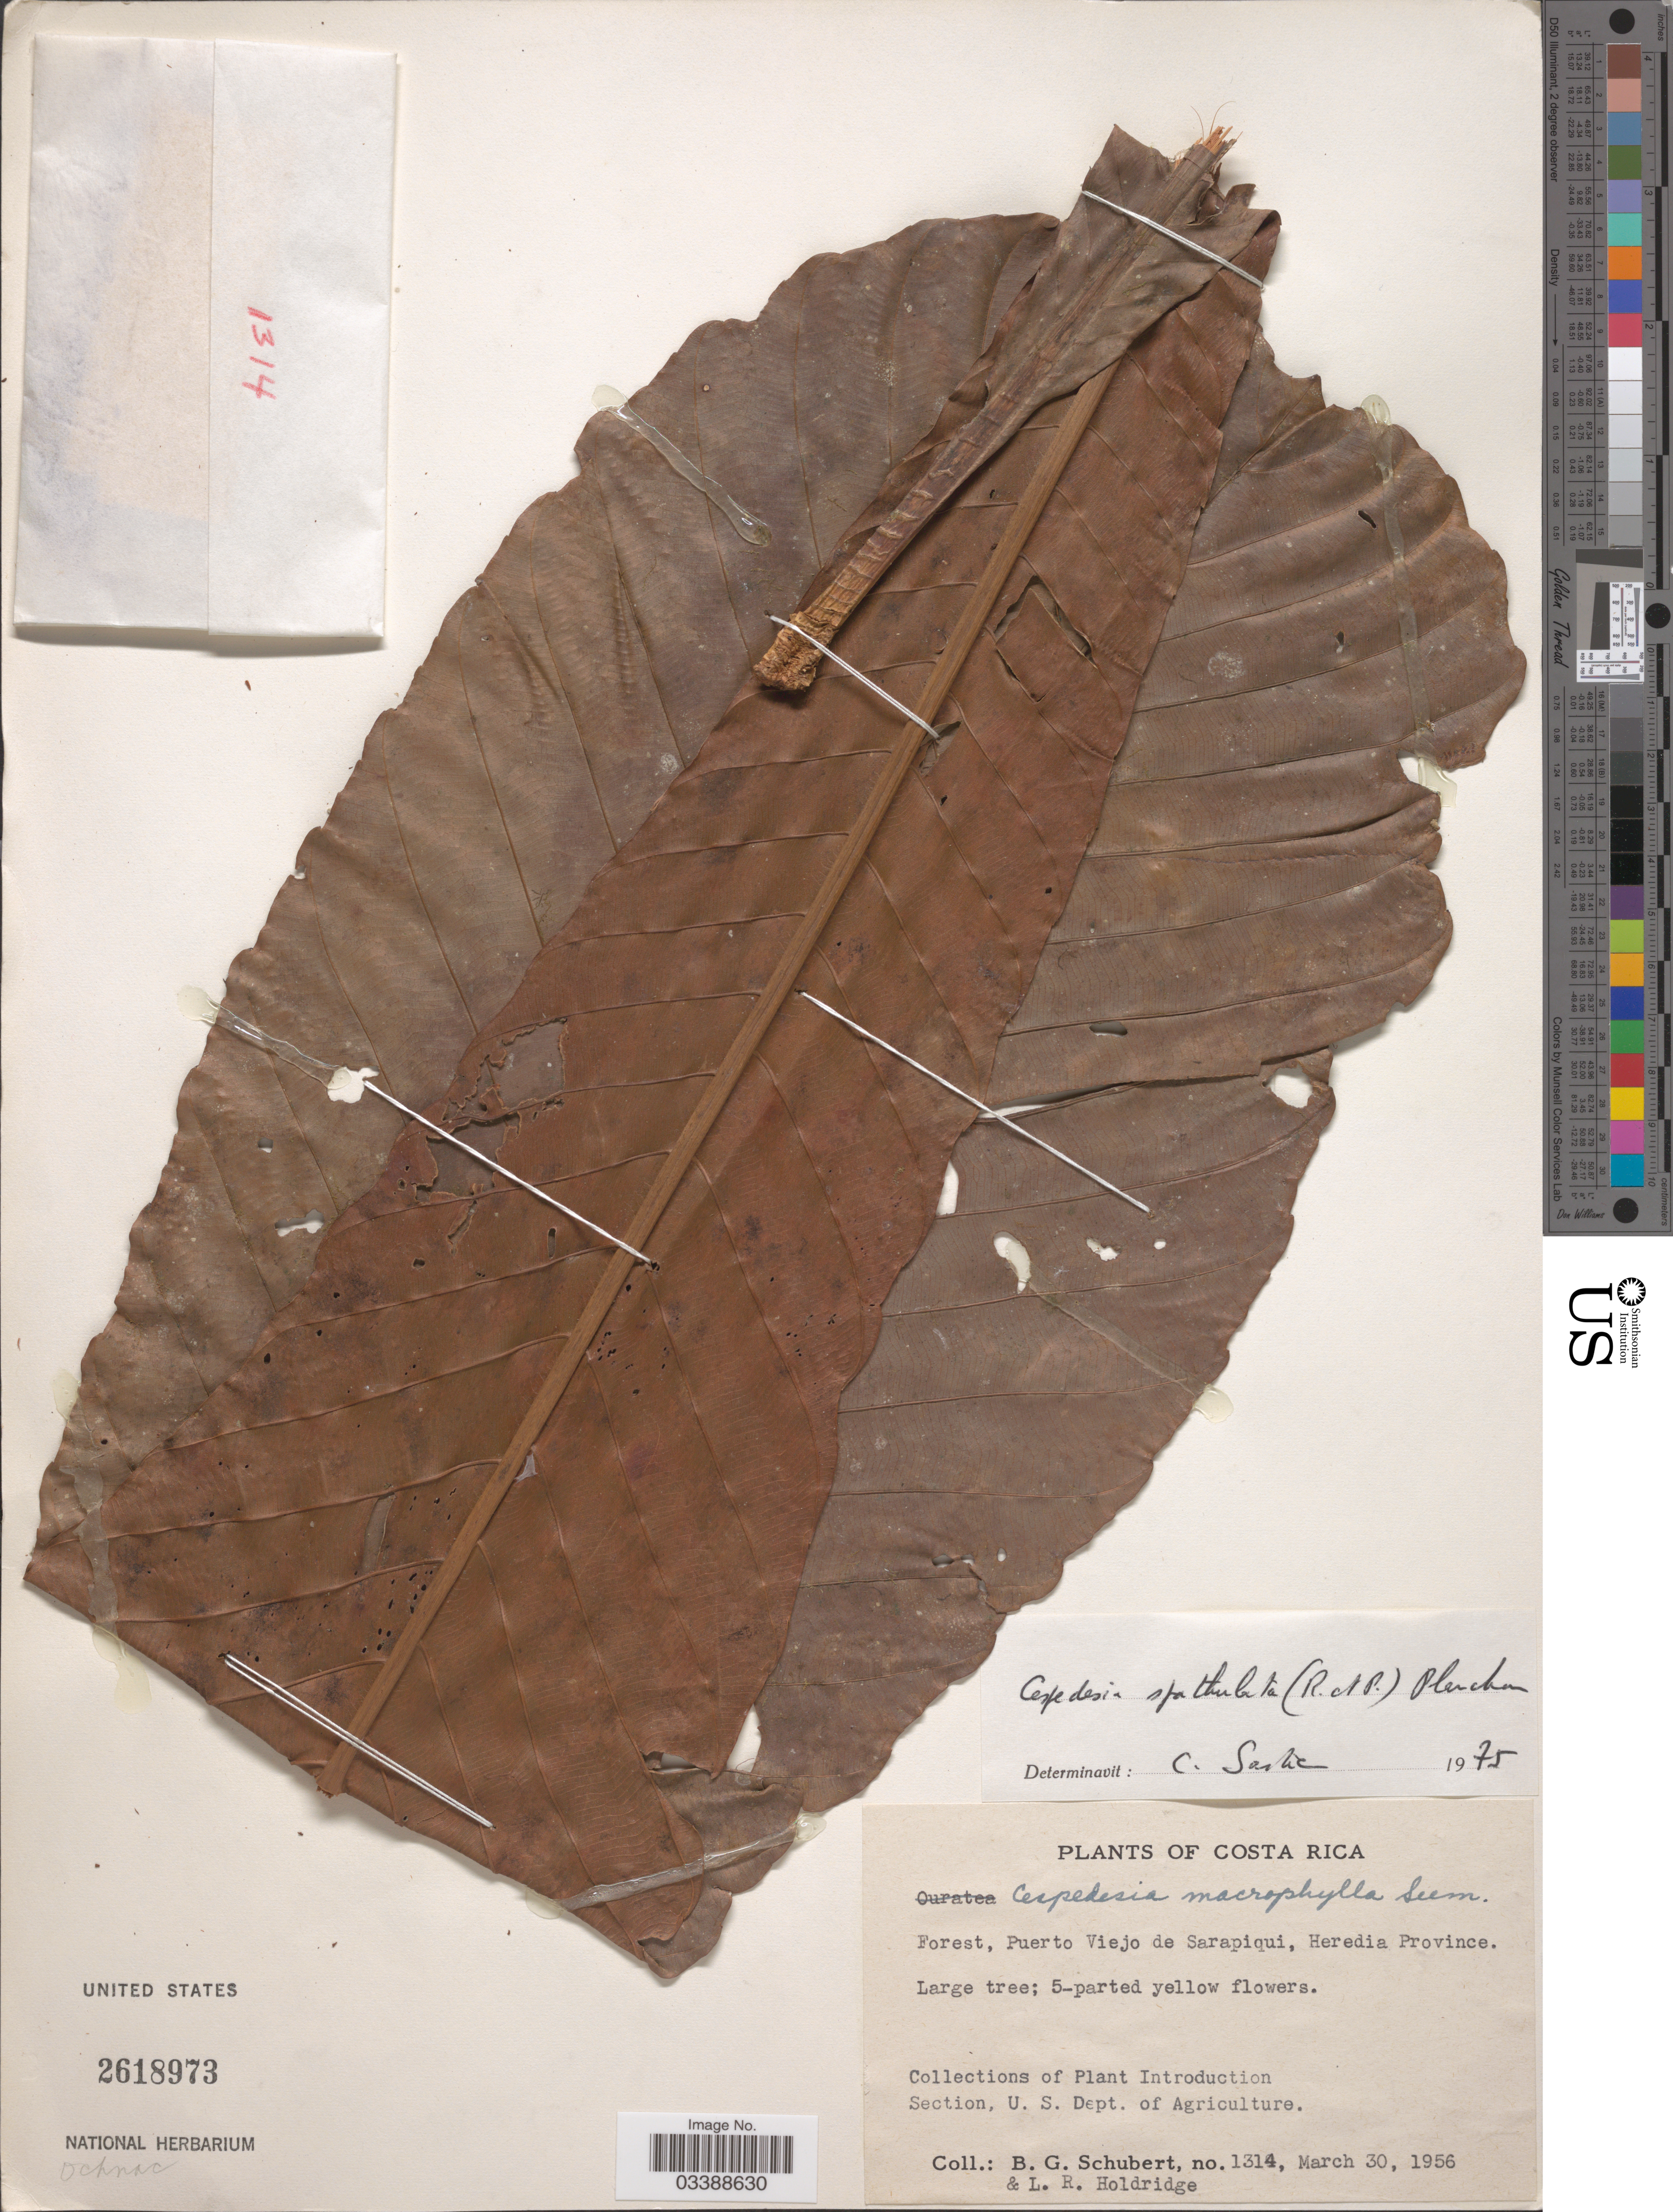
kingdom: Plantae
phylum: Tracheophyta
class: Magnoliopsida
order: Malpighiales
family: Ochnaceae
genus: Cespedesia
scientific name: Cespedesia spathulata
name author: (Ruiz & Pav.) Planch.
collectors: B. Schubert & L. Holdridge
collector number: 1314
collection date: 1956-03-30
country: Costa Rica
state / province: Heredia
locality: Puerto Viejo de Sarapiqui.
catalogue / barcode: US 2618973